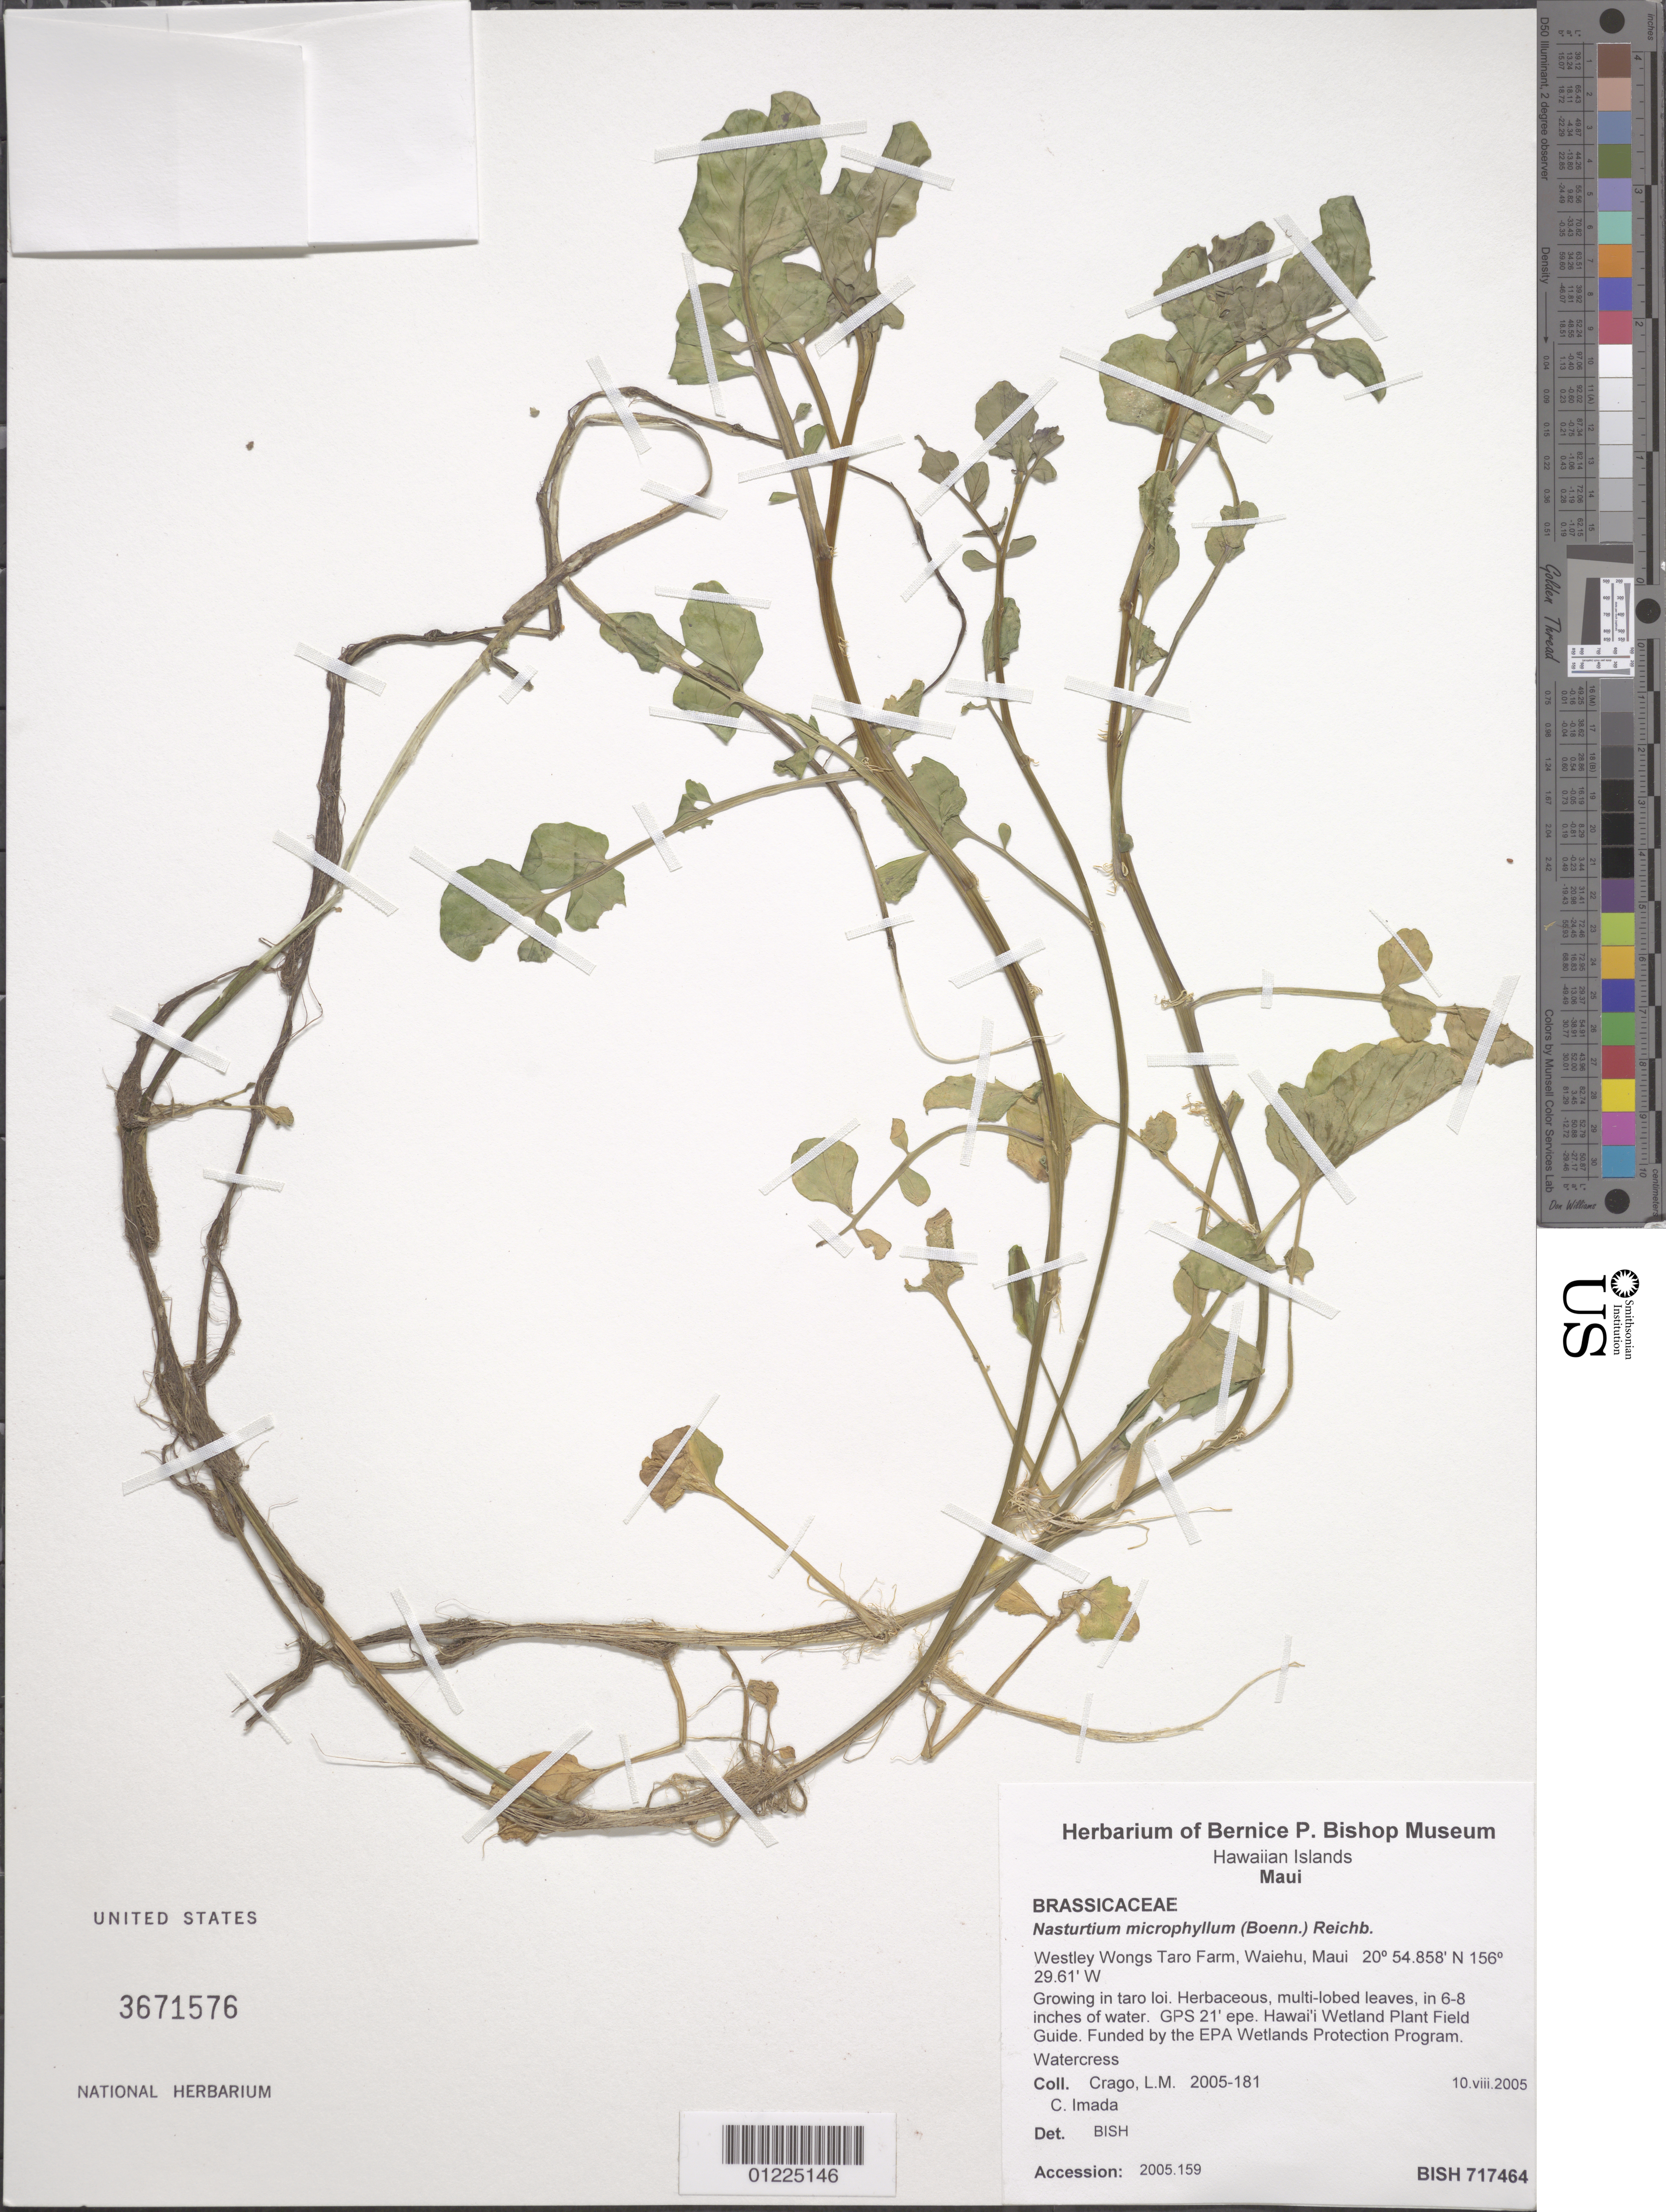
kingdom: Plantae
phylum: Tracheophyta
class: Magnoliopsida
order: Brassicales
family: Brassicaceae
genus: Nasturtium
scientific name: Nasturtium microphyllum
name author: (Boenn.) Rchb.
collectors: L. Crago & C. Imada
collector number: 2005-181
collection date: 2005-08-10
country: United States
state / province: Hawaii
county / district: Maui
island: Maui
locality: Westley Wongs Taro Farm, Waiehu.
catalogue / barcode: US 3671576